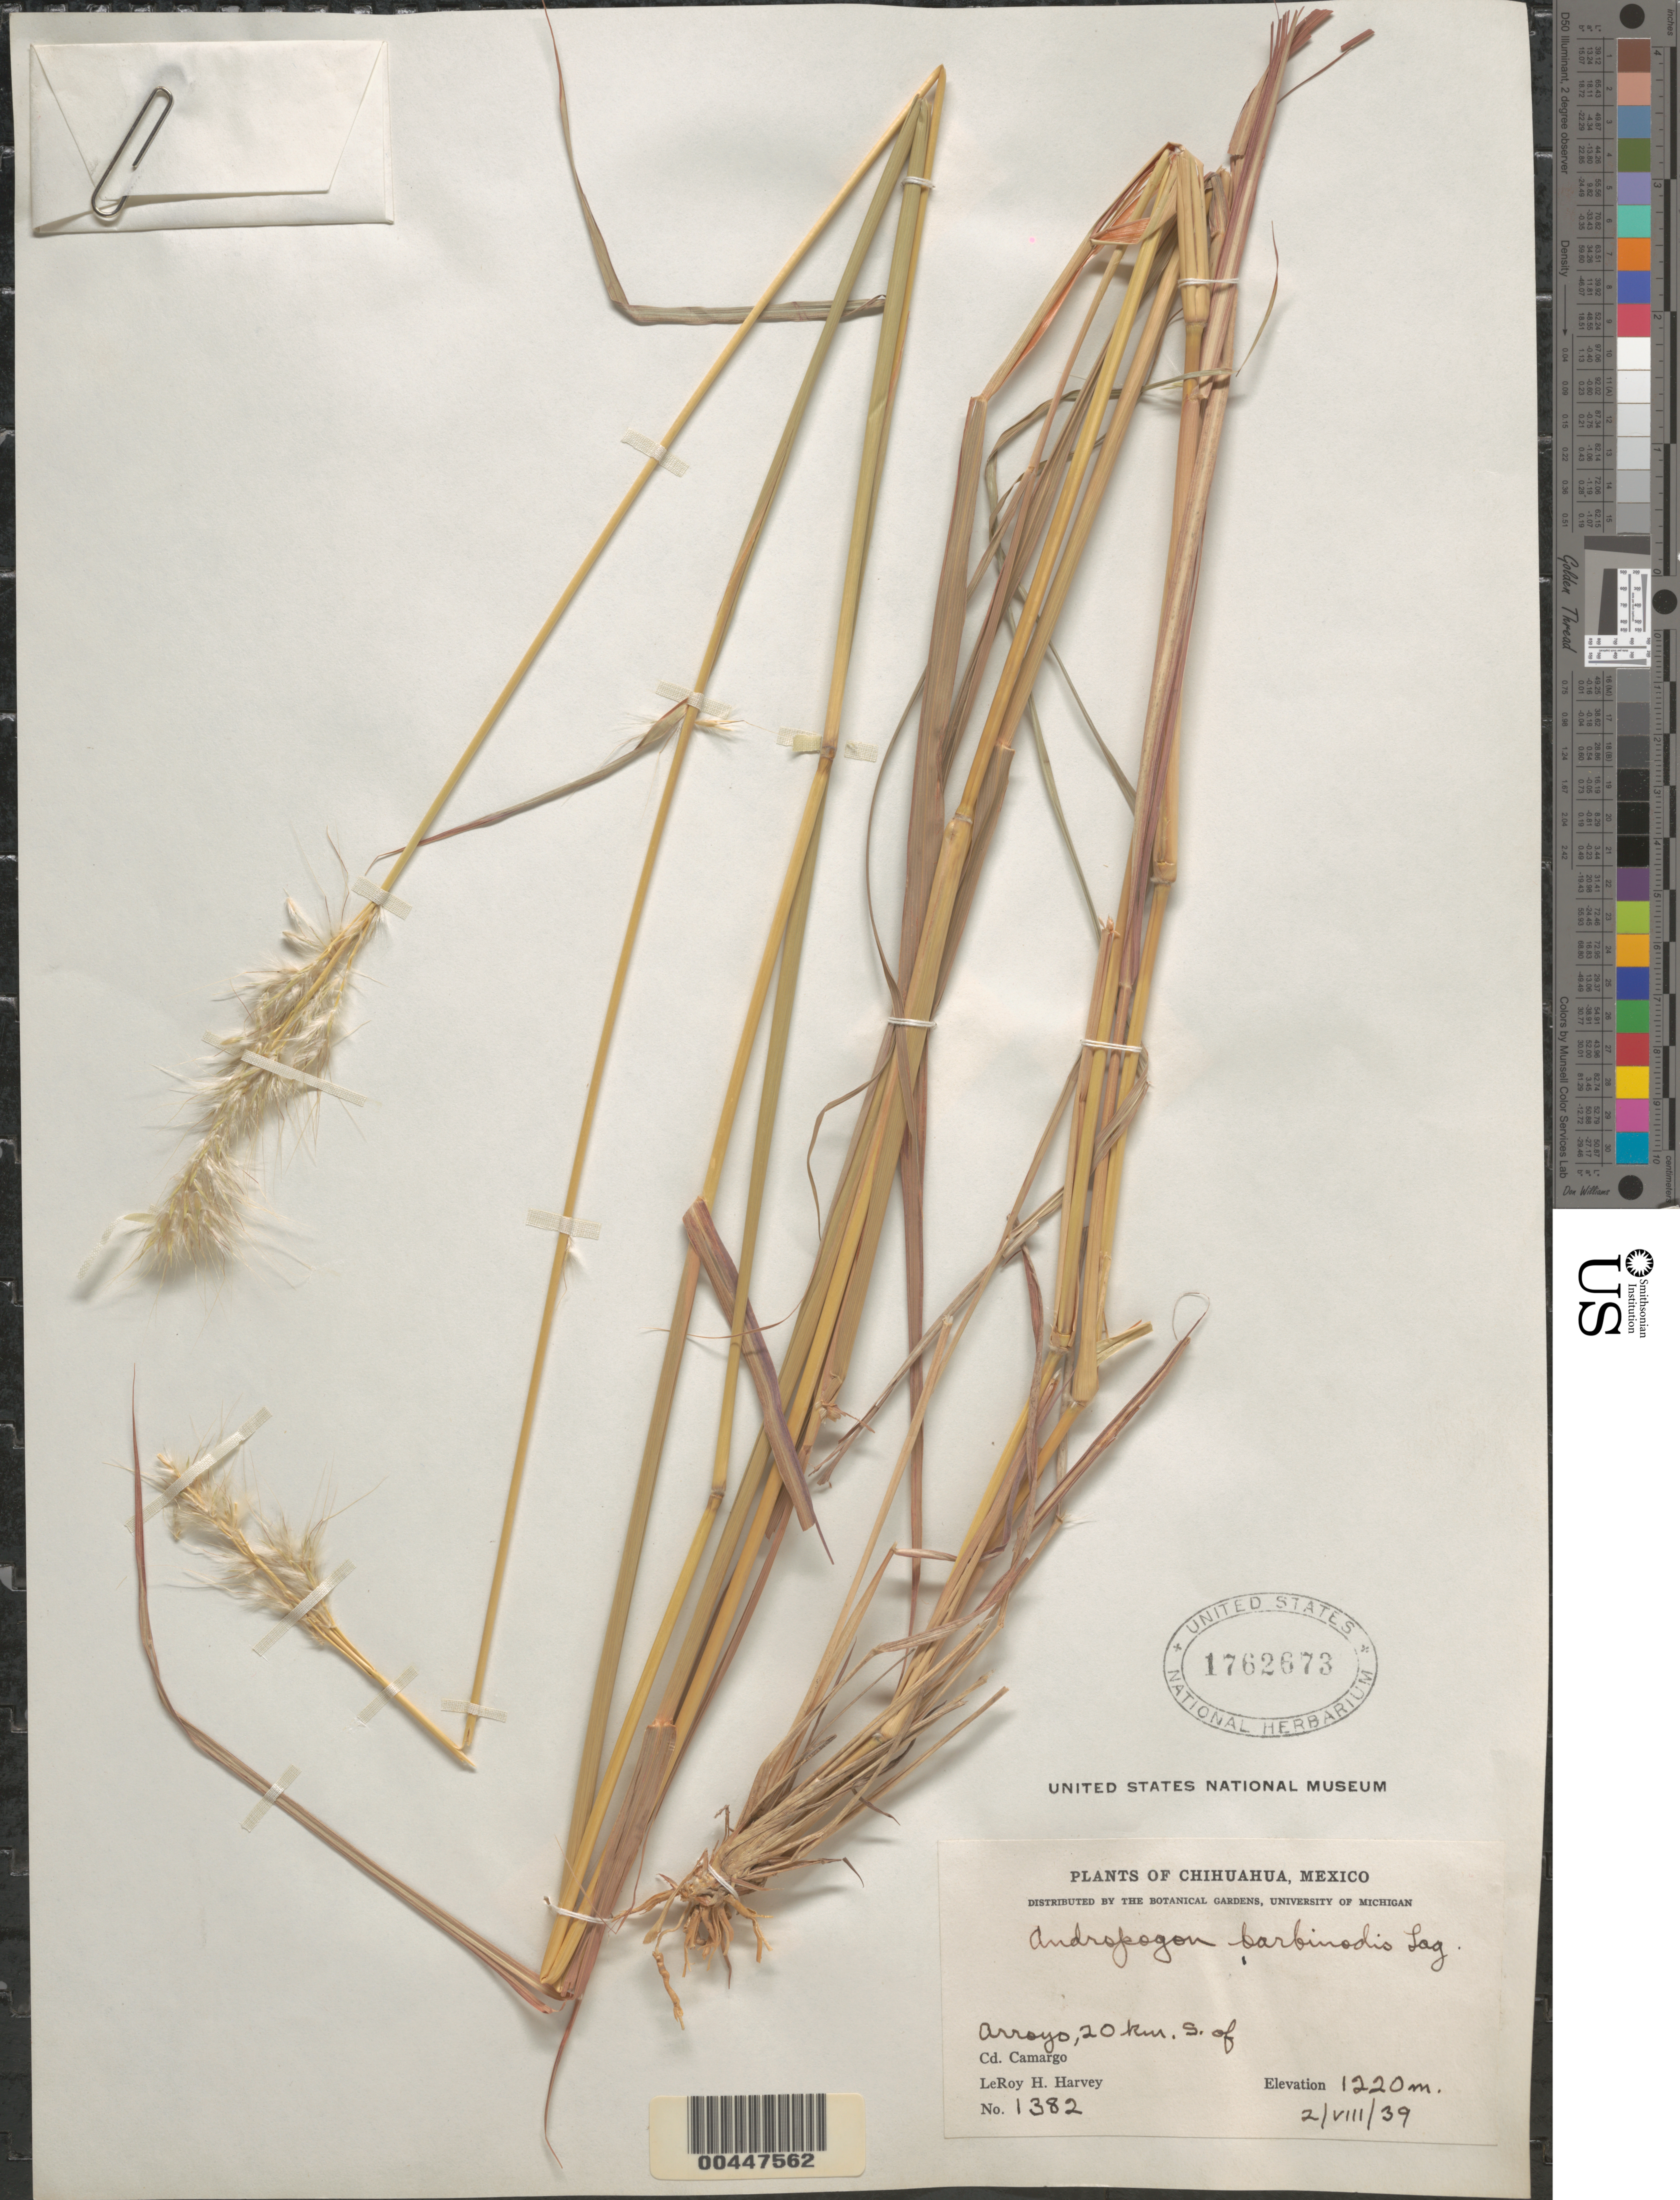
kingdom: Plantae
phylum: Tracheophyta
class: Liliopsida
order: Poales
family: Poaceae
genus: Andropogon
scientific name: Andropogon barbinodis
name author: Lag.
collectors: L. H. Harvey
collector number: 1382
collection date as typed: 2 Aug 1939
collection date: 1939-08-02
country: Mexico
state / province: Chihuahua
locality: Arroyo, 20 km S of Cd. Camargo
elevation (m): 1220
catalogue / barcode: US 1762673